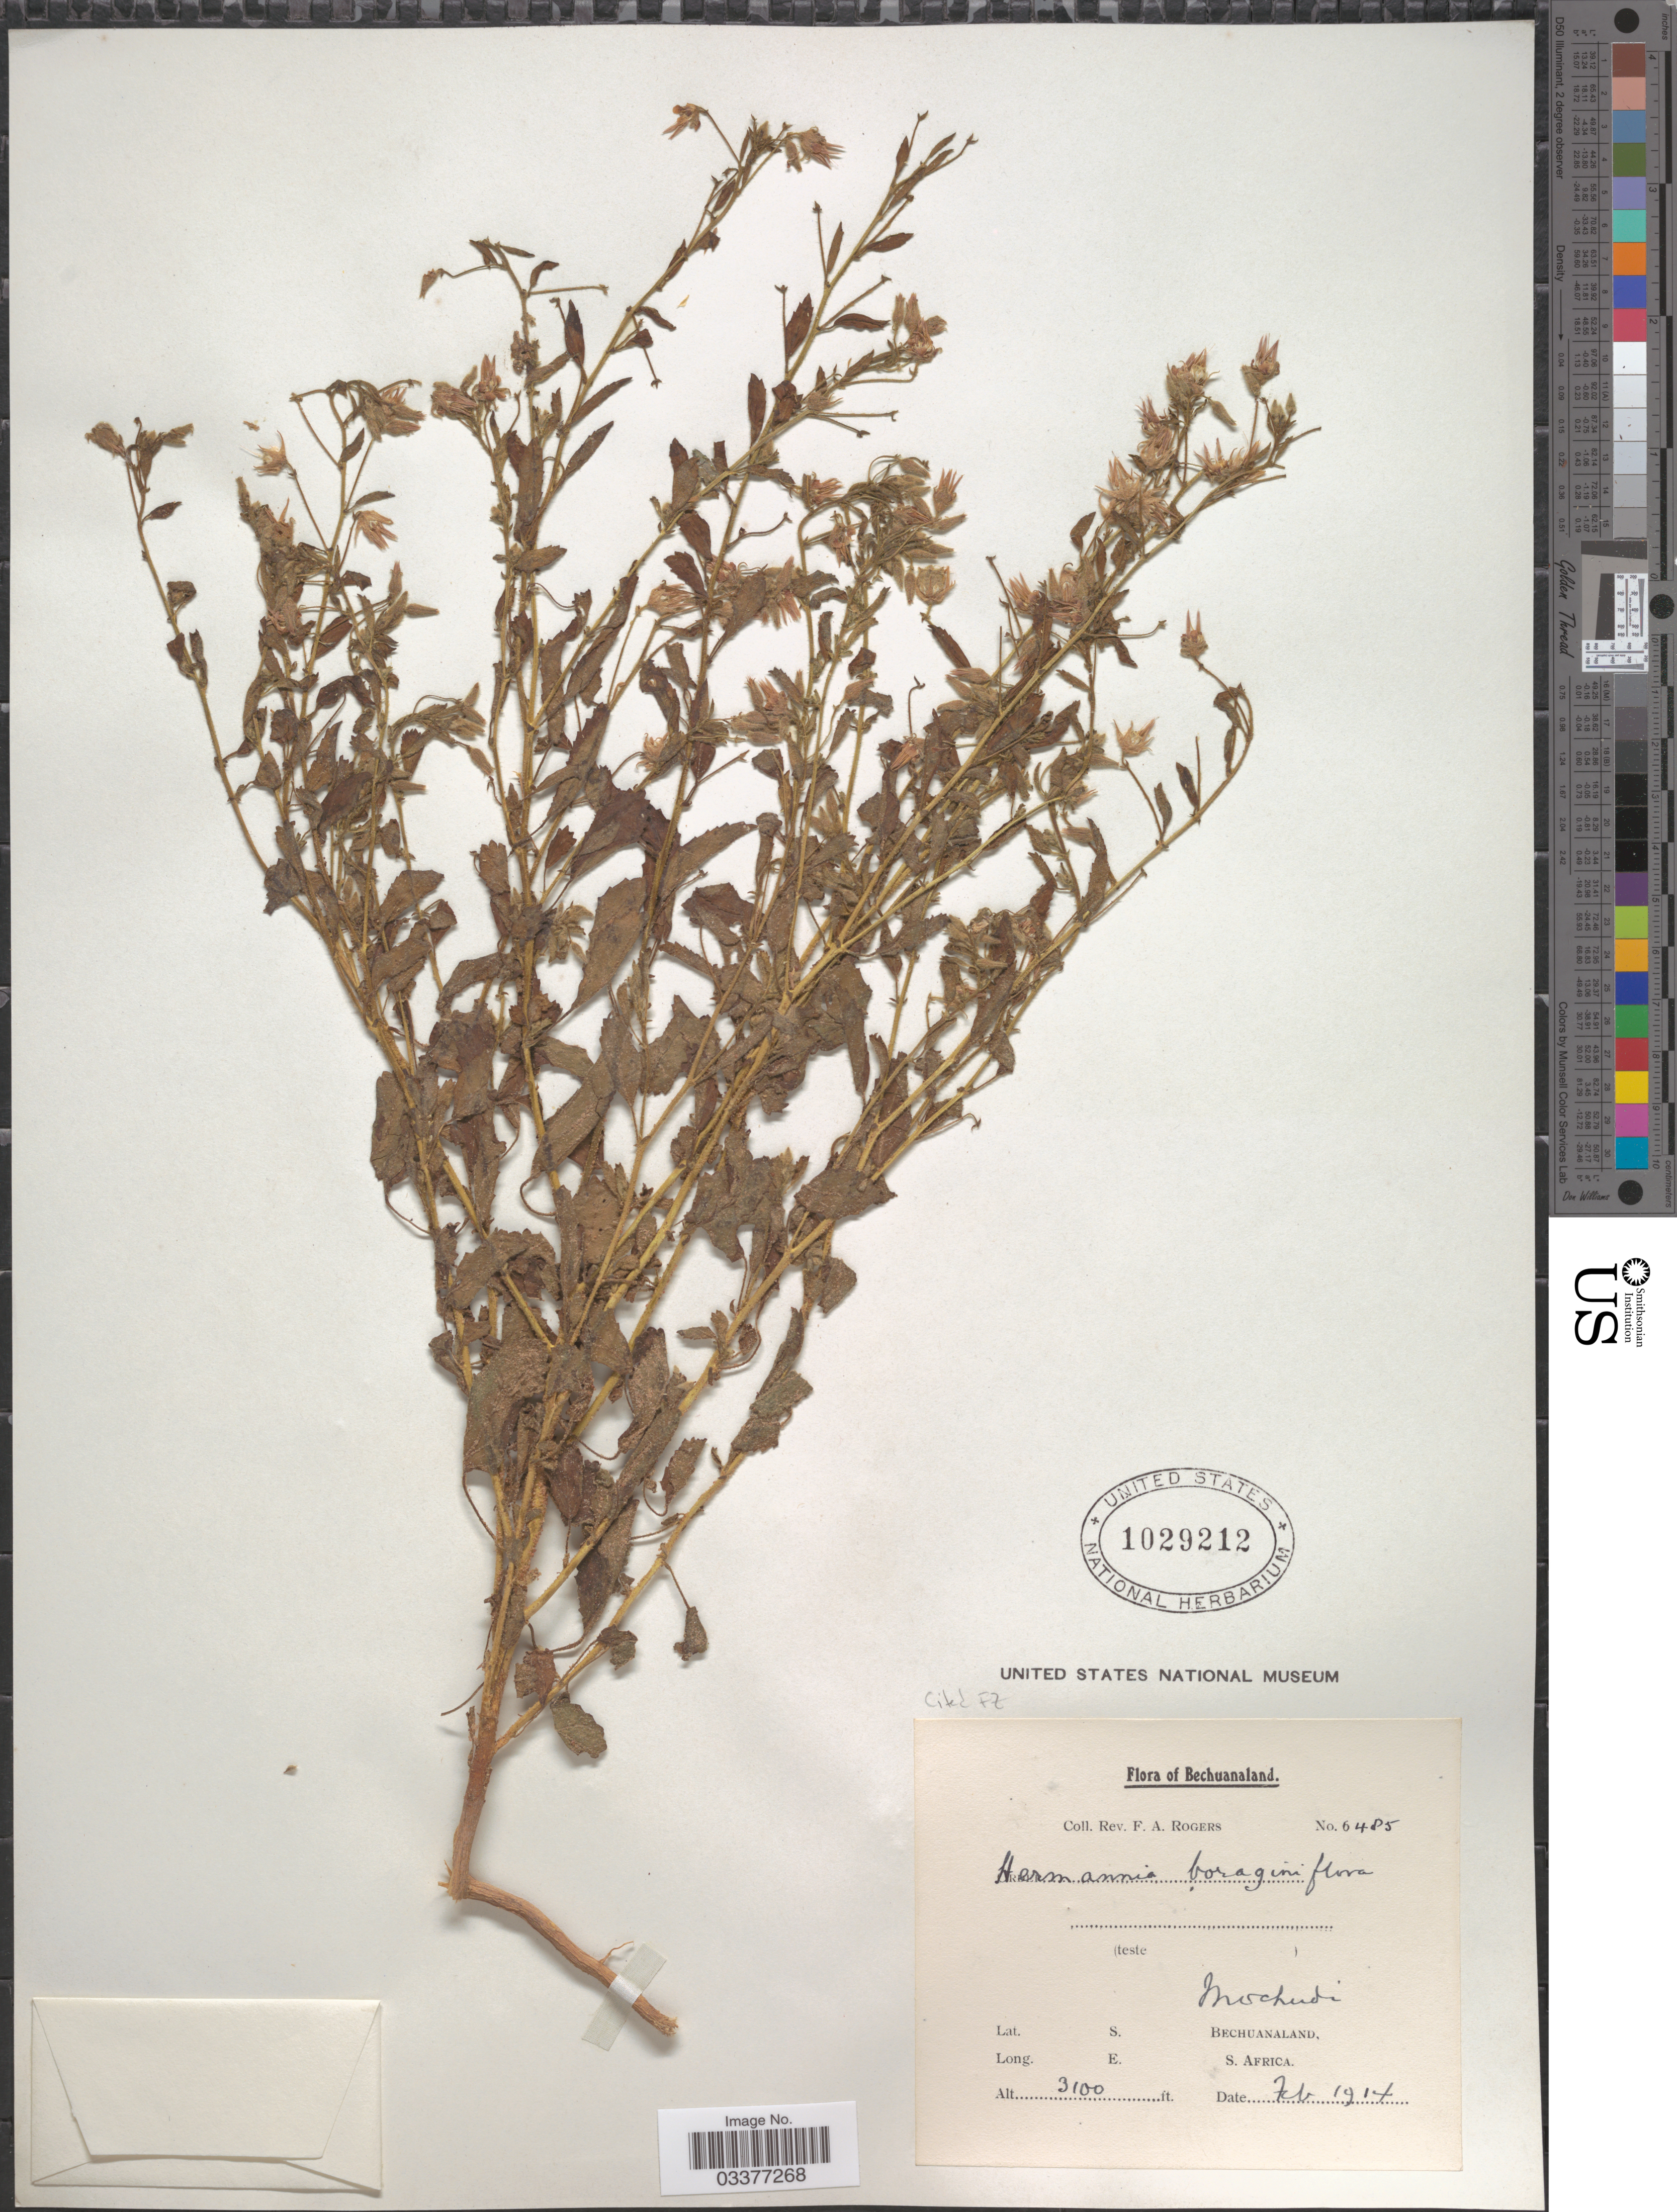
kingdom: Plantae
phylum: Tracheophyta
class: Magnoliopsida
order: Malvales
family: Malvaceae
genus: Hermannia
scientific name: Hermannia boraginiflora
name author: Hook.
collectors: F. A. Rogers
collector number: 6485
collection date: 1914-02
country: Botswana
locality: Mochudi. Bechuanaland. S. Africa.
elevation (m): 945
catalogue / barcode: US 1029212